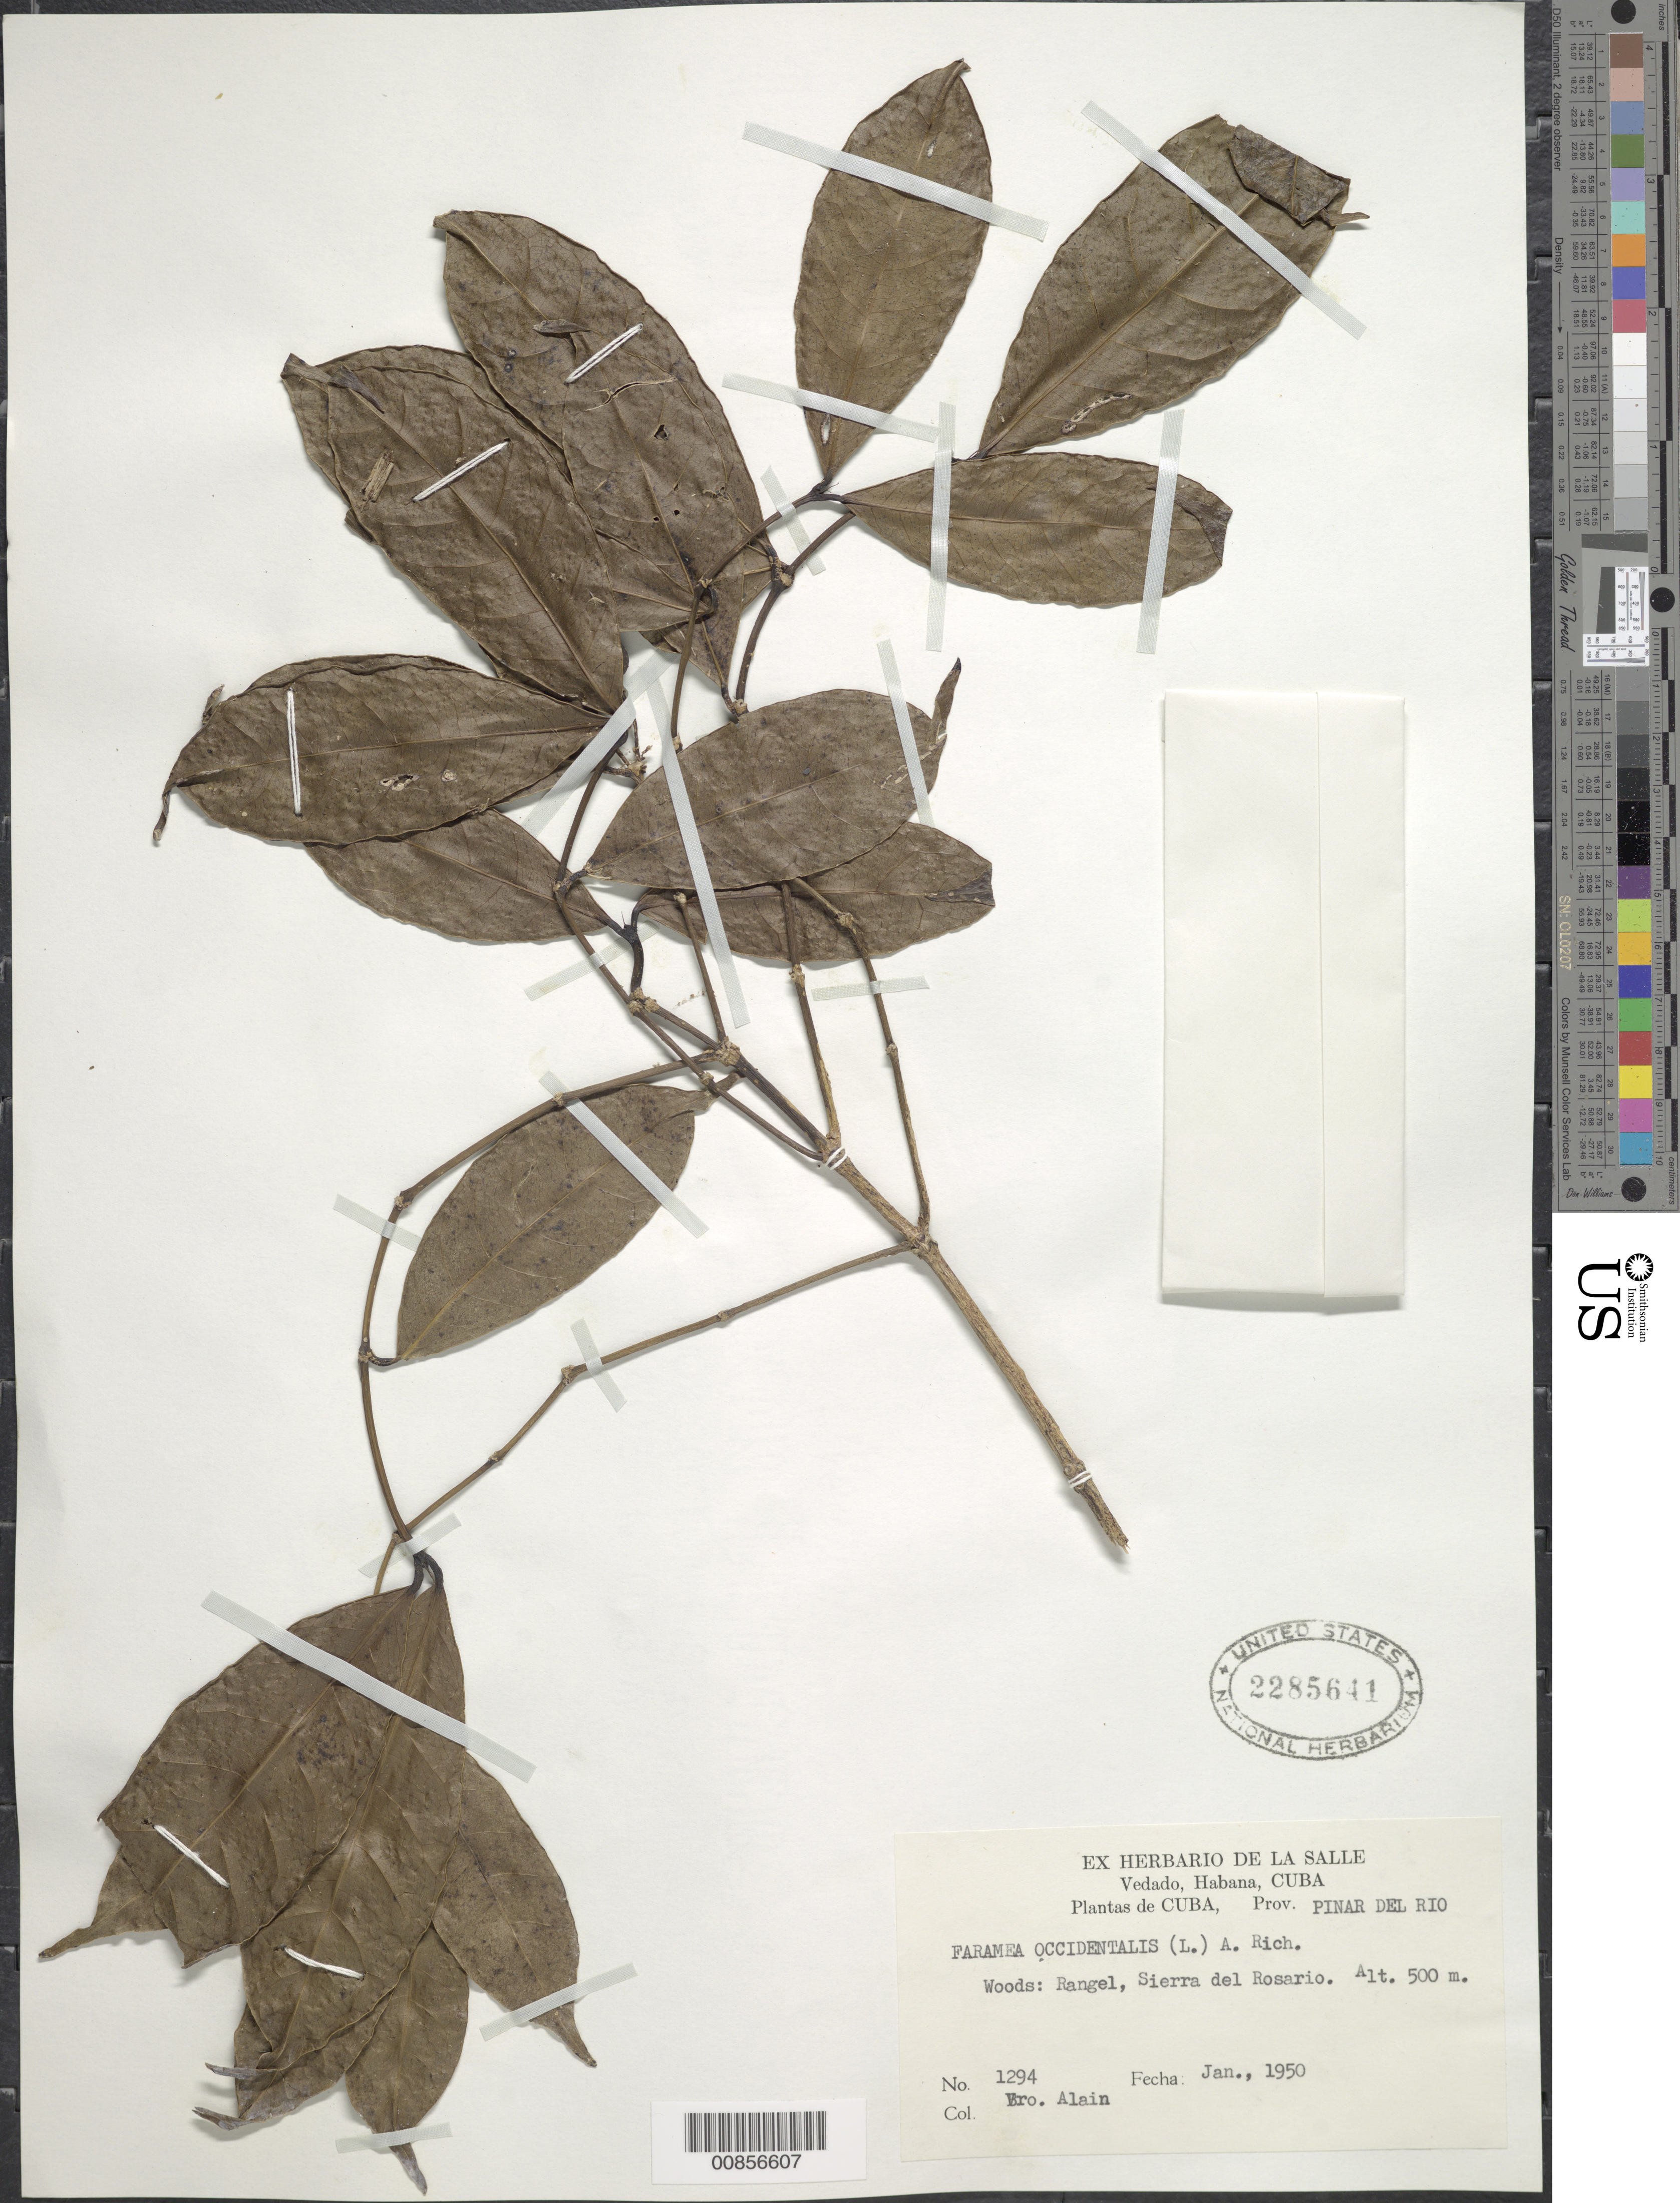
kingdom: Plantae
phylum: Tracheophyta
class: Magnoliopsida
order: Gentianales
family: Rubiaceae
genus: Faramea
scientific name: Faramea occidentalis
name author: (L.) A. Rich.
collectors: A. H. Liogier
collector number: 1294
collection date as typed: Jan 1950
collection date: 1950-01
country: Cuba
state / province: Pinar del Río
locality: Rangel, Sierra del Rosario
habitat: Woods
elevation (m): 500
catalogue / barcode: US 2285641